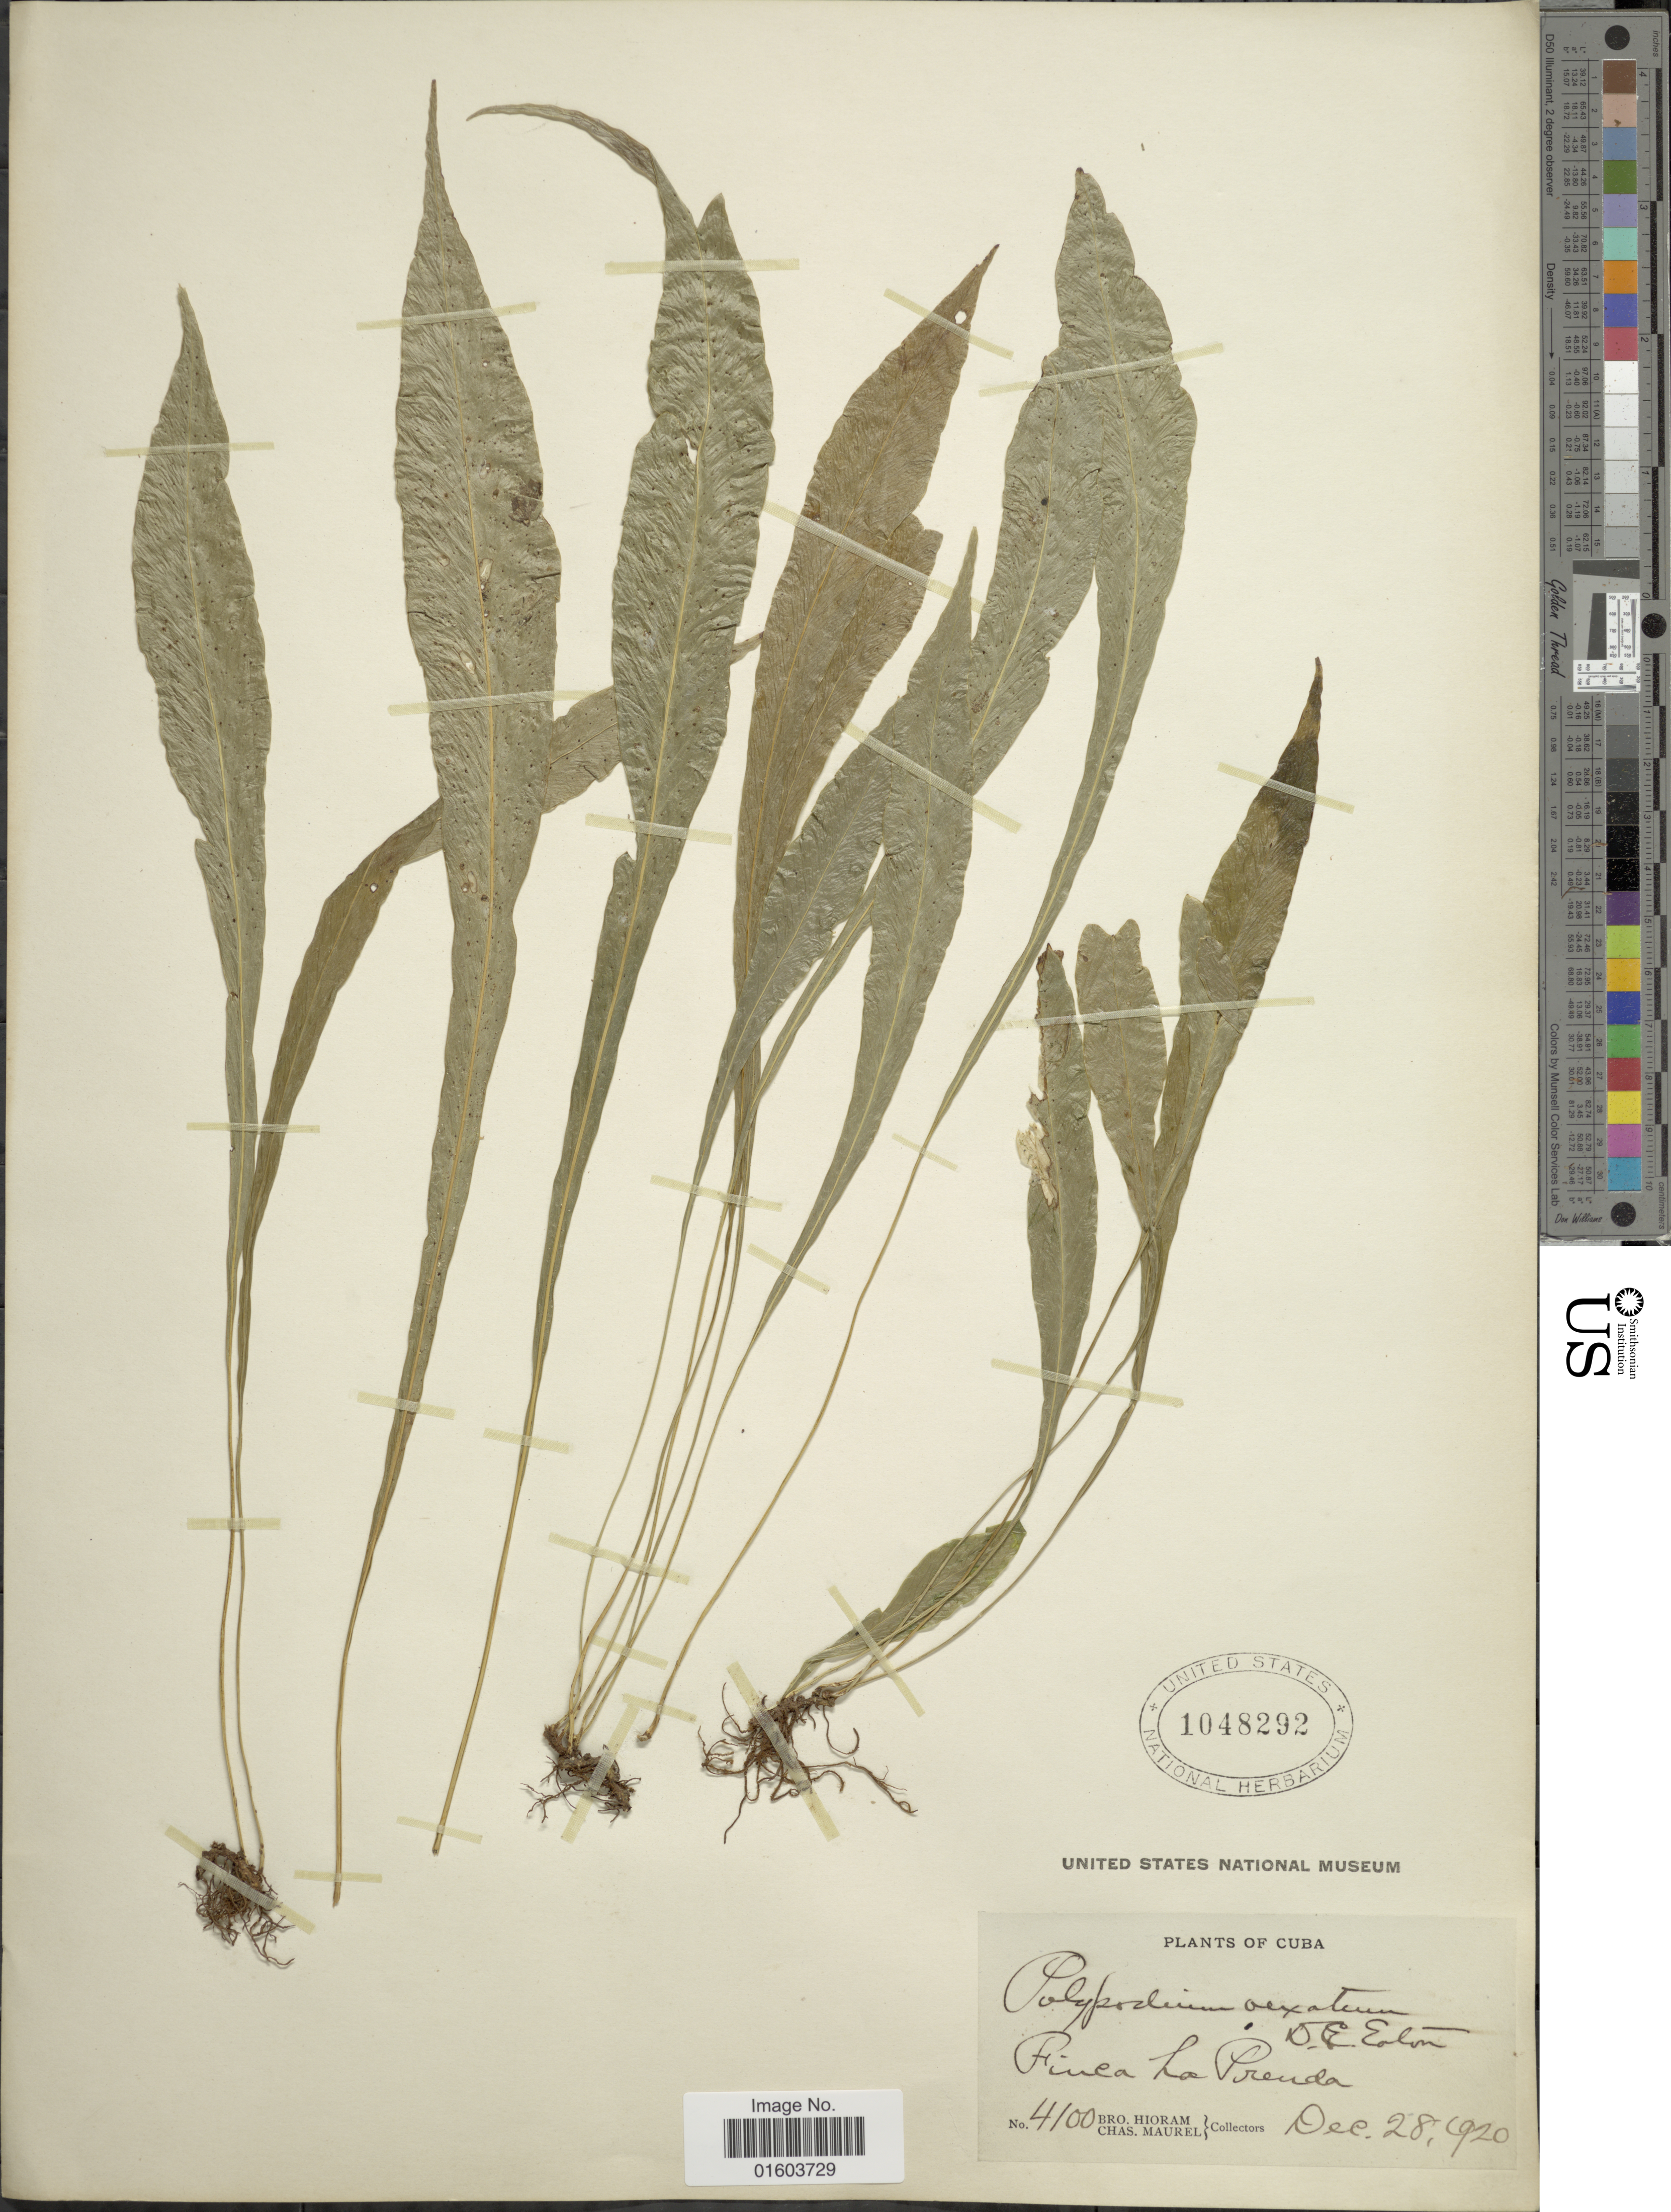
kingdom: Plantae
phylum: Tracheophyta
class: Polypodiopsida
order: Polypodiales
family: Polypodiaceae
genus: Campyloneurum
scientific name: Campyloneurum vexatum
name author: Ching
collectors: Bro. Hioram & C. Maurel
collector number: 4100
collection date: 1920-12-28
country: Cuba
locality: Cuba, Finca La Preuda.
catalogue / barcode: US 1048292